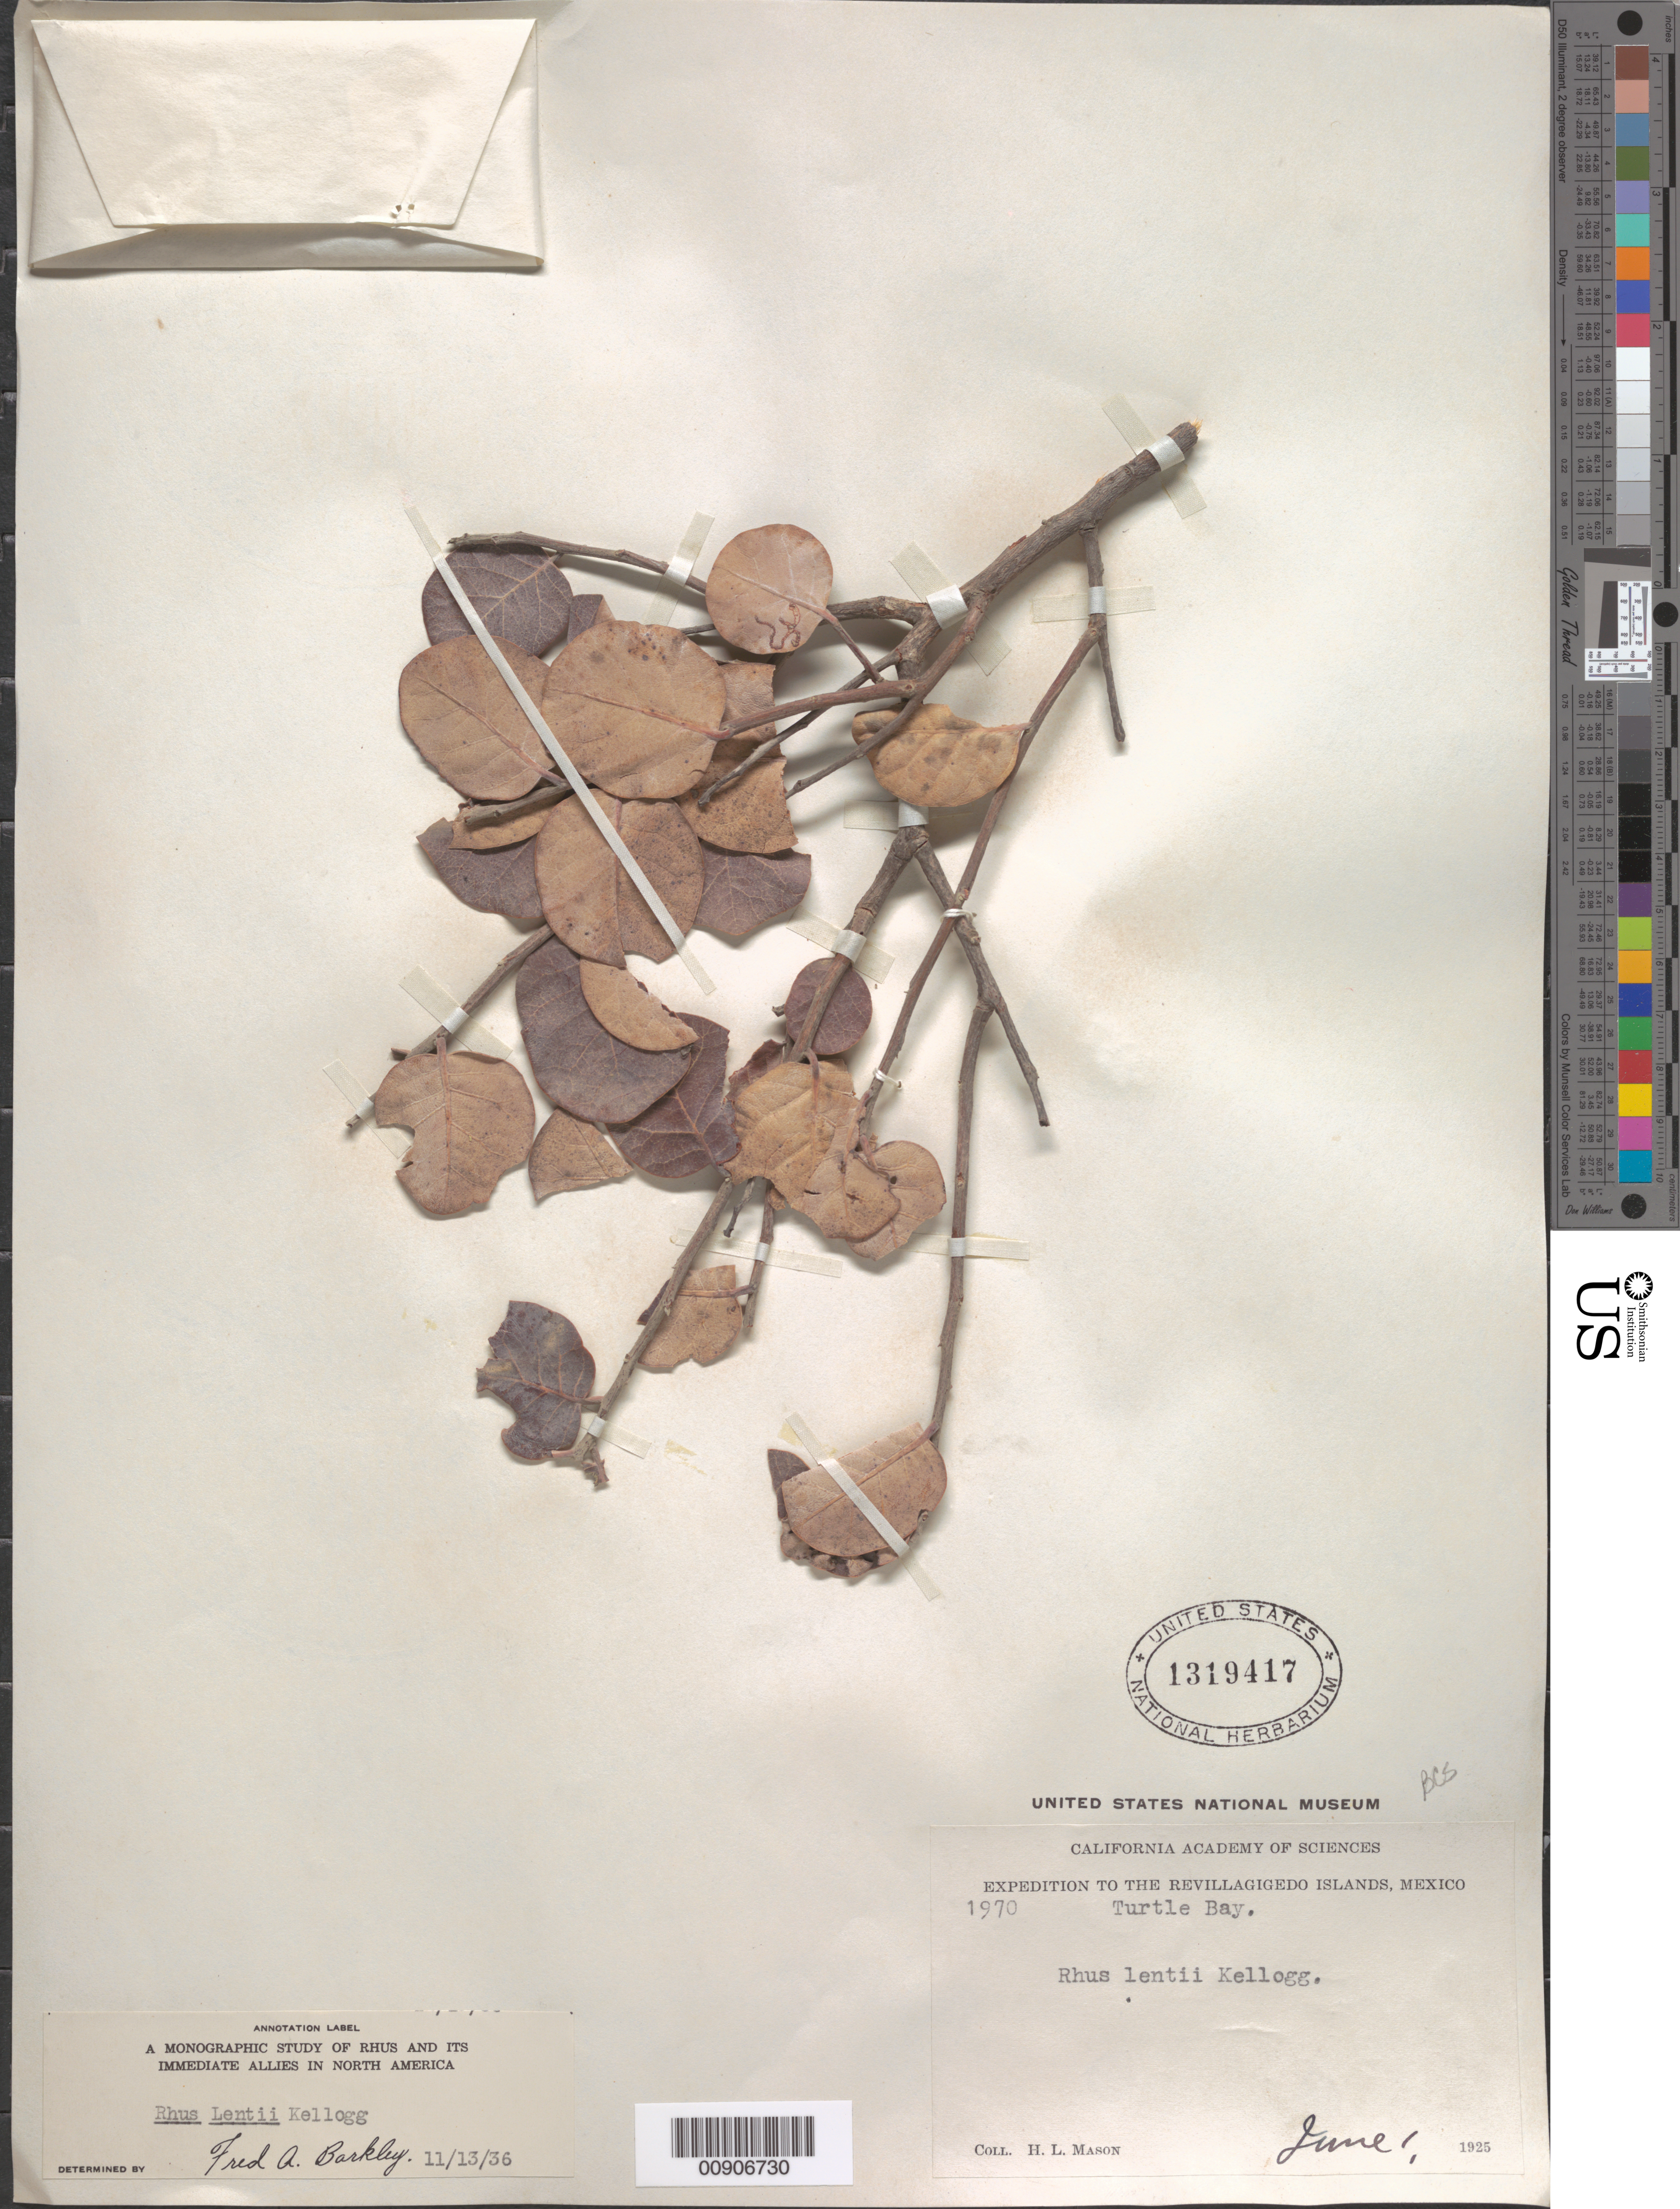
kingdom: Plantae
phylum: Tracheophyta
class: Magnoliopsida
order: Sapindales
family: Anacardiaceae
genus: Rhus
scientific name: Rhus lentii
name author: Kellogg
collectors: H. L. Mason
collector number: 1970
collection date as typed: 01 Jun 1925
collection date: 1925-06-01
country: Mexico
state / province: Baja California Sur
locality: Turtle Bay.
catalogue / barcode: US 1319417